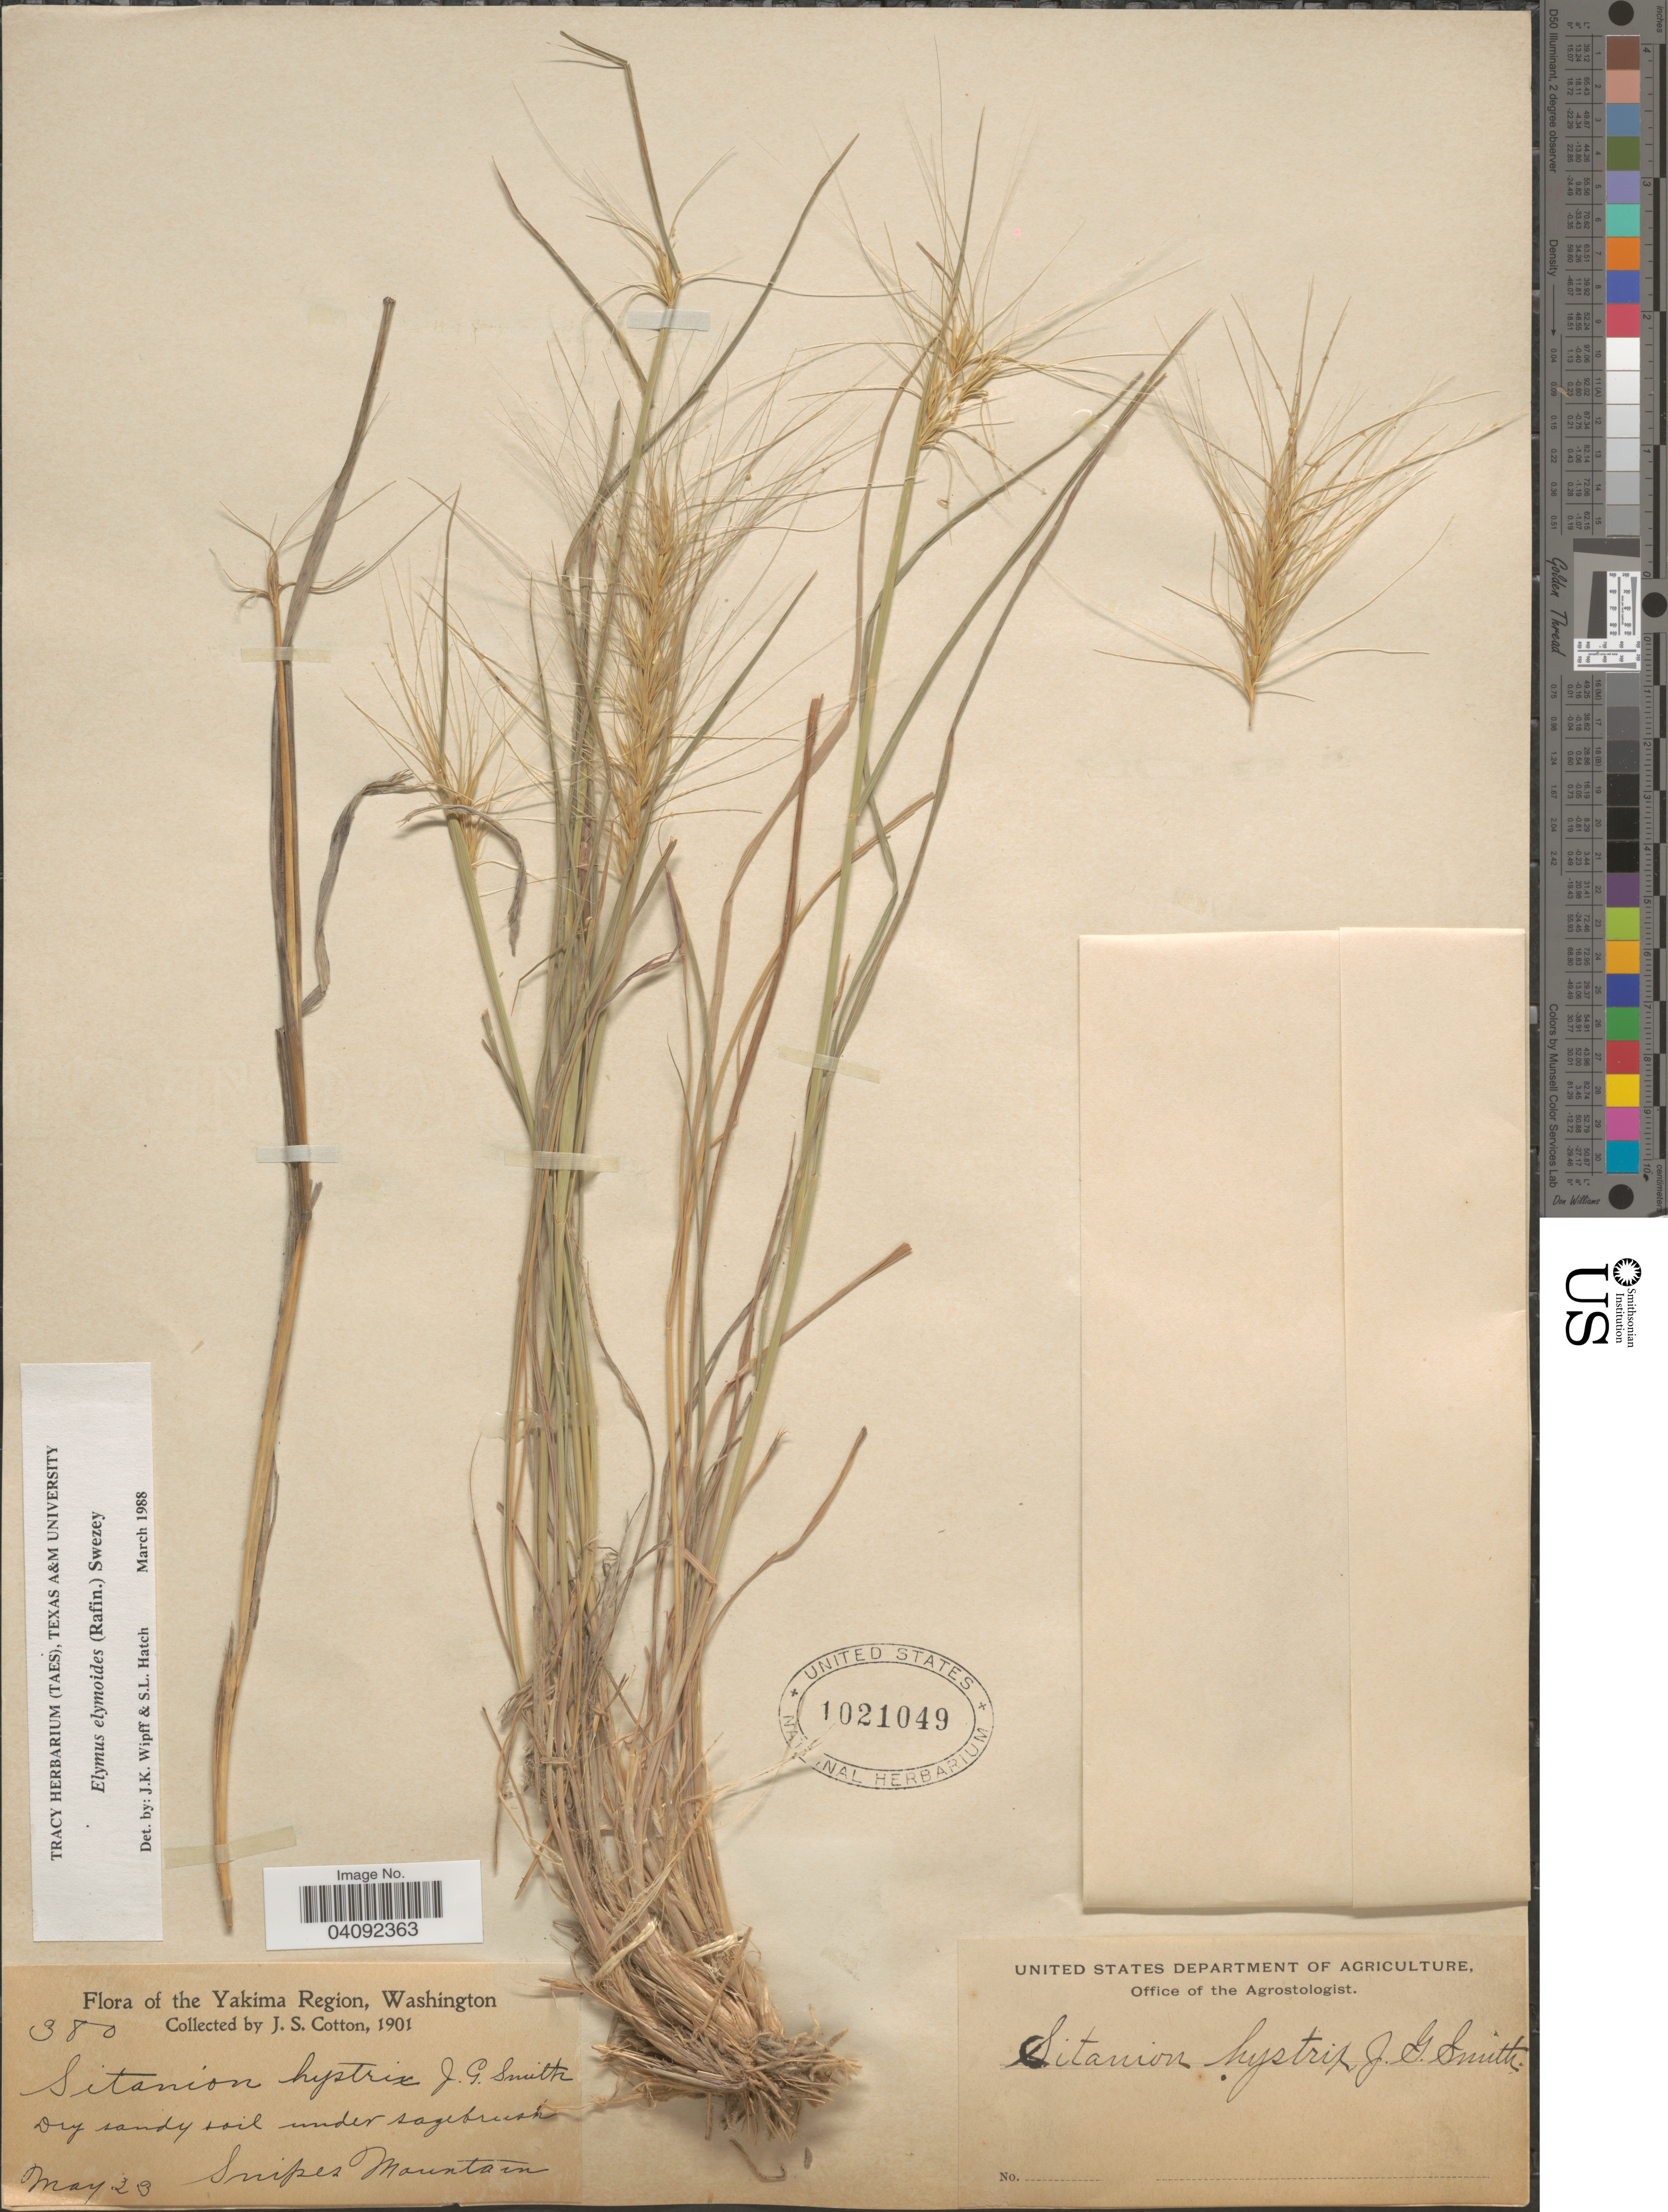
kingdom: Plantae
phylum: Tracheophyta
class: Liliopsida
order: Poales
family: Poaceae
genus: Elymus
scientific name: Elymus elymoides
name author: (Raf.) Swezey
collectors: J. S. Cotton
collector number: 380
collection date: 1901-05-23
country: United States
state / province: Washington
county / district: Yakima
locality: Yakima Region. Dry sandy soil under sagebrush. Snipes Mountain.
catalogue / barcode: US 1021049